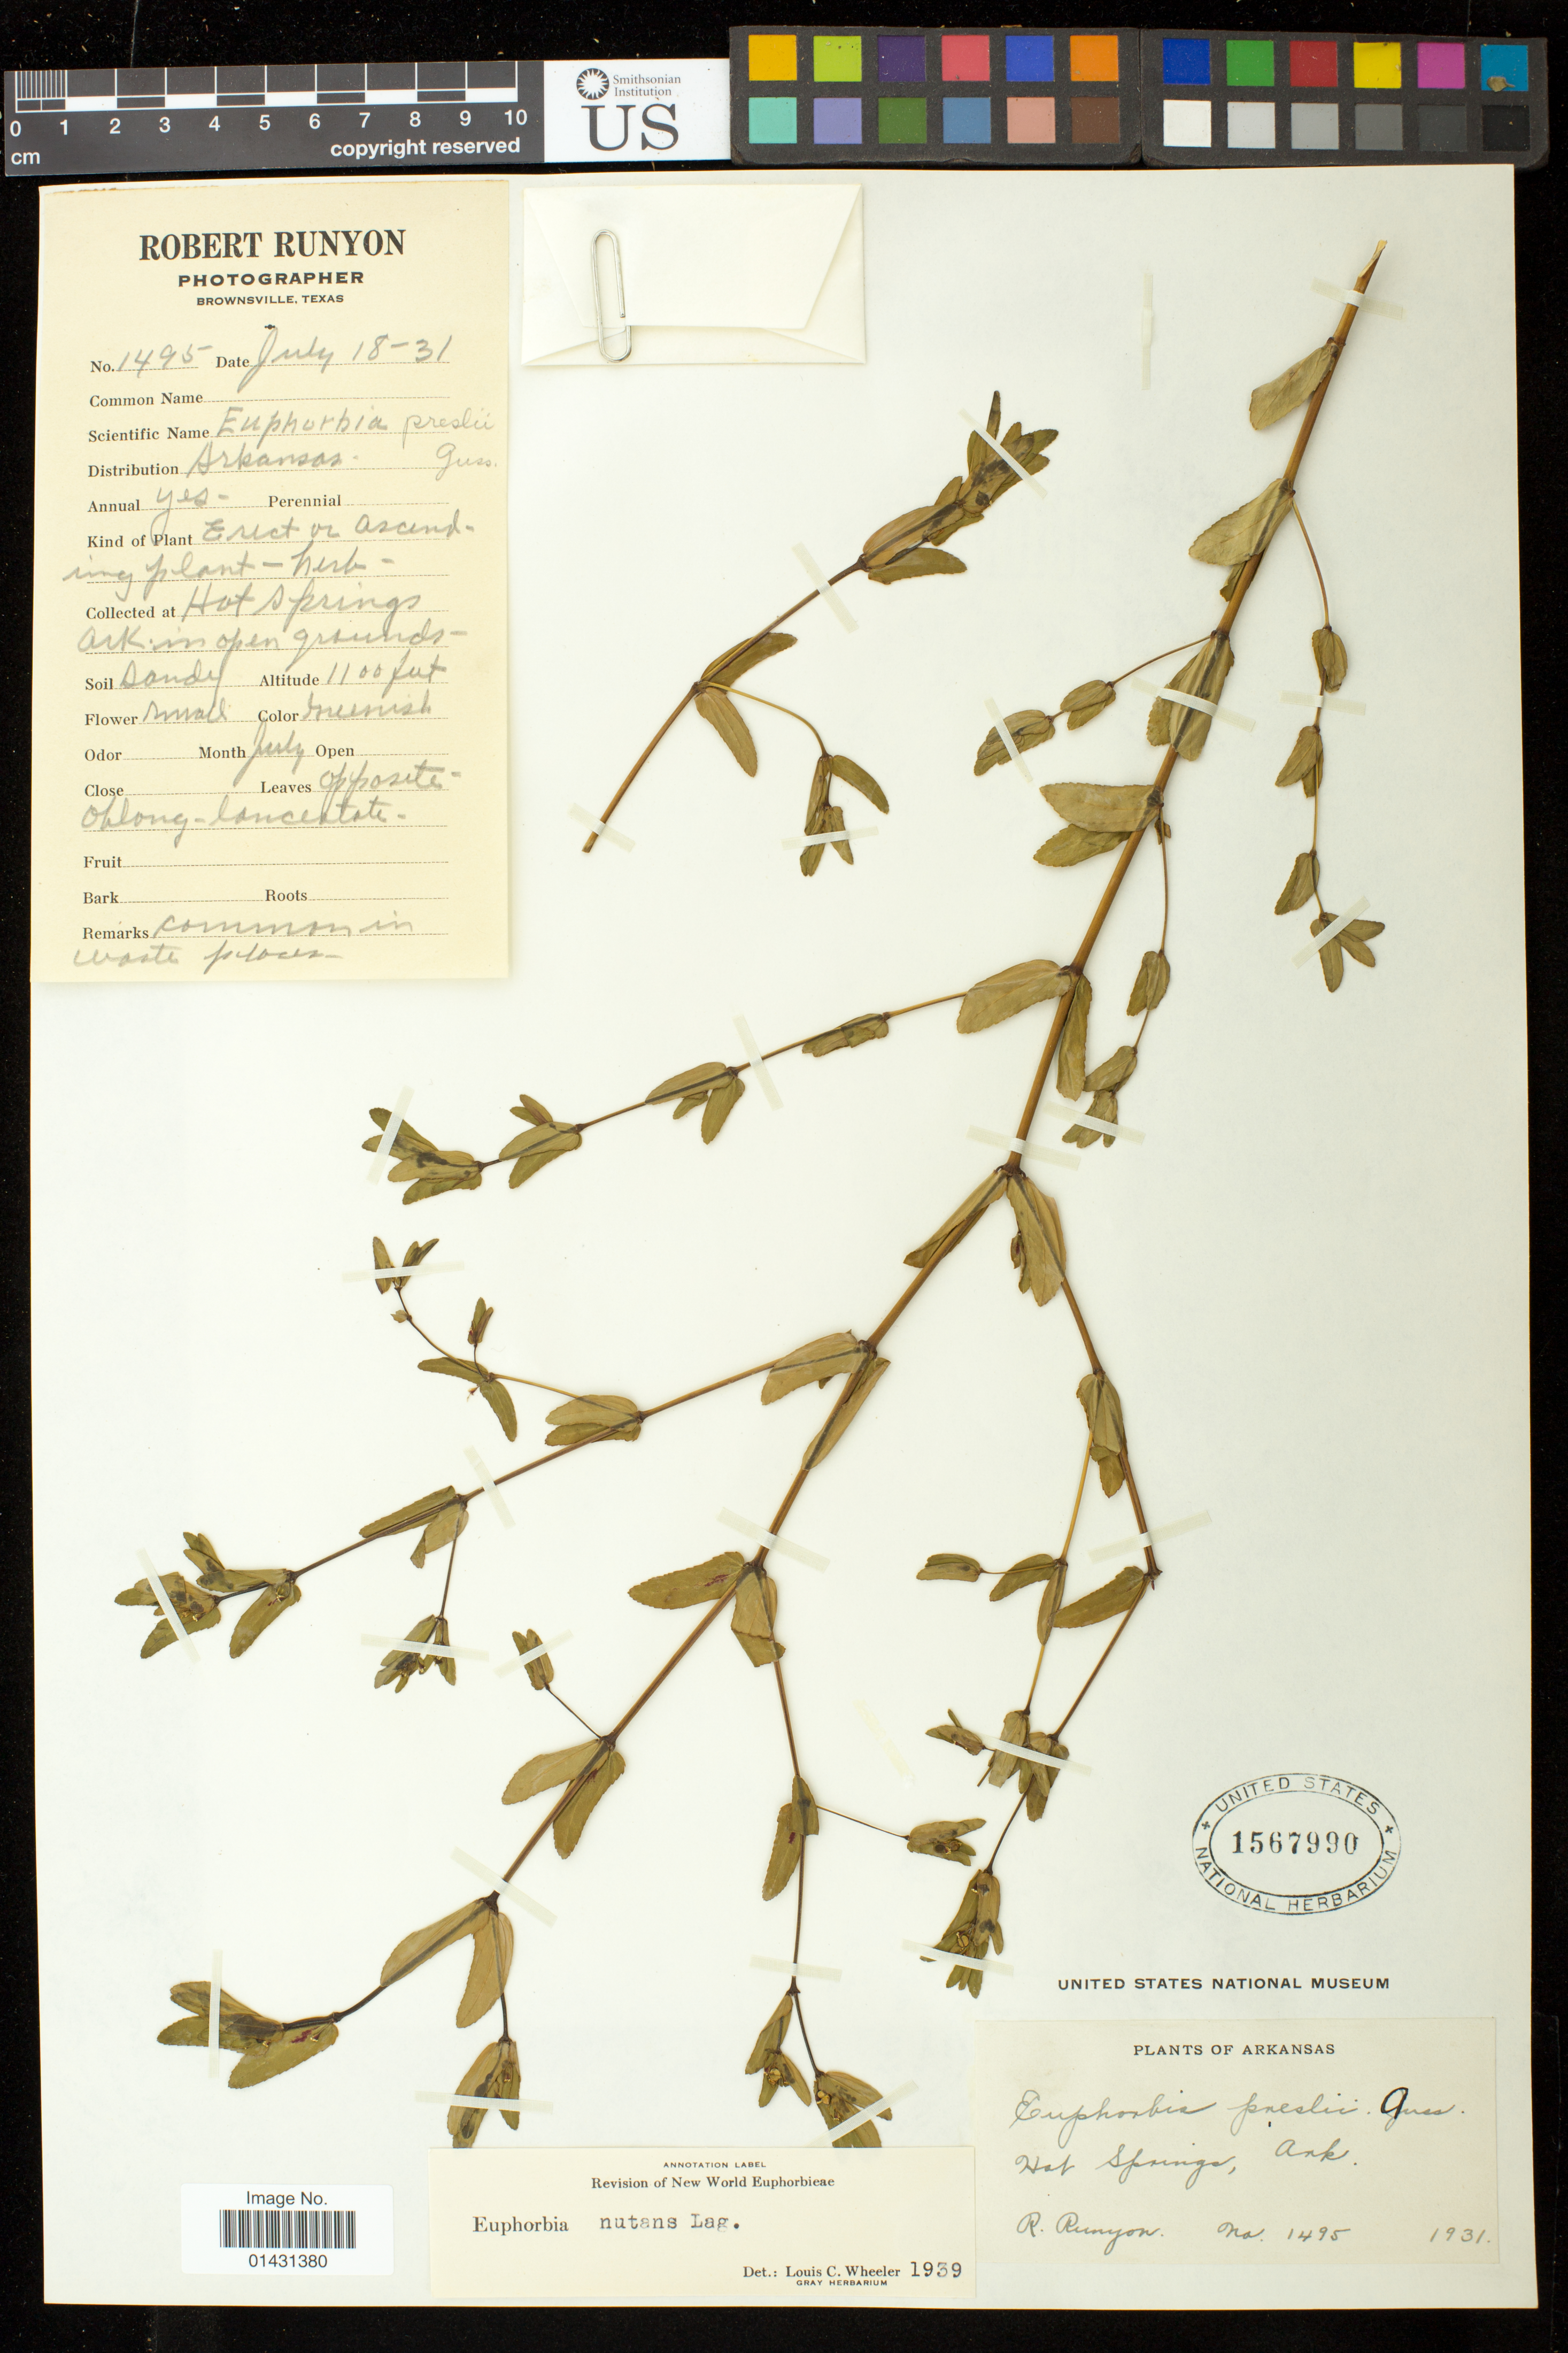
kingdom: Plantae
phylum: Tracheophyta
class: Magnoliopsida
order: Malpighiales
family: Euphorbiaceae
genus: Euphorbia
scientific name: Euphorbia maculata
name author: L.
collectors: R. Runyon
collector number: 1495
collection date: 1931-07-18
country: United States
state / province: Arkansas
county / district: Garland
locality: Hot Springs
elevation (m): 335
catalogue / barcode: US 1567990